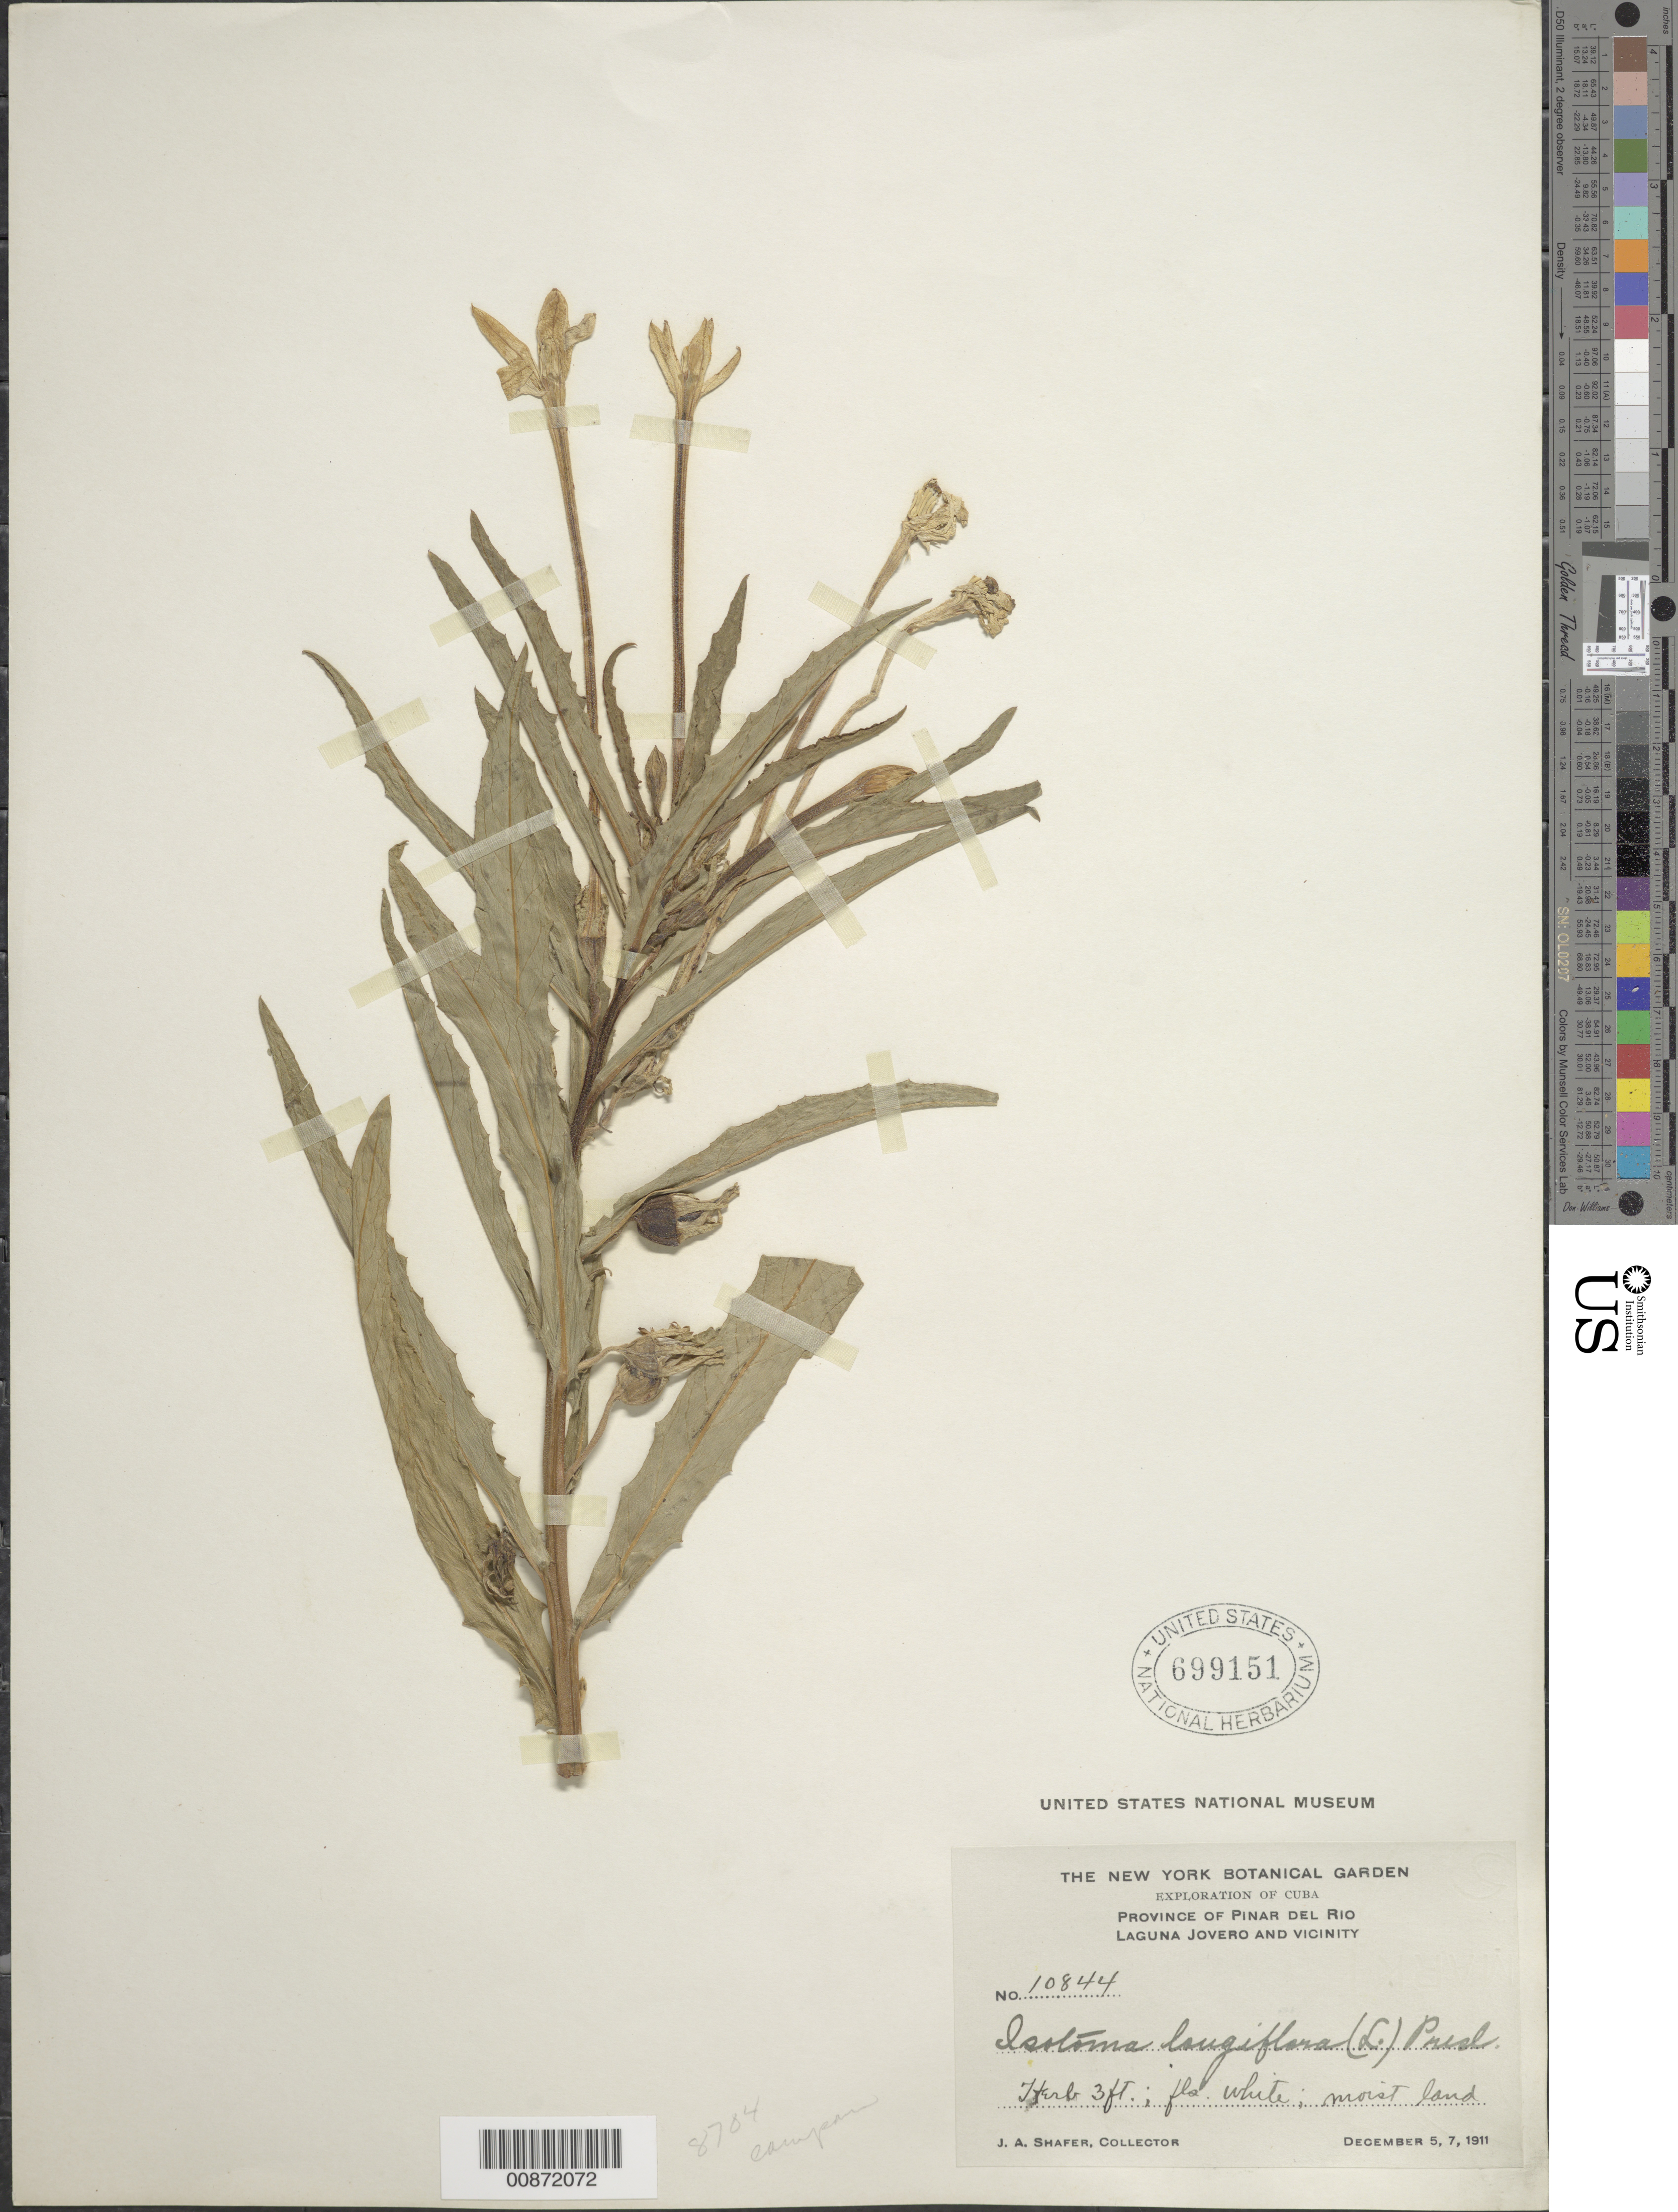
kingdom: Plantae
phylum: Tracheophyta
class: Magnoliopsida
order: Asterales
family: Campanulaceae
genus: Hippobroma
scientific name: Hippobroma longiflora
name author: (L.) G. Don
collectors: J. A. Shafer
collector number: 10844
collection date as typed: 05 Dec 1911 and 07 Dec 1911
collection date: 1911-12-05,1911-12-07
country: Cuba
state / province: Pinar del Río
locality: Laguna Jovero and vicinity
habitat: Moist land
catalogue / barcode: US 699151